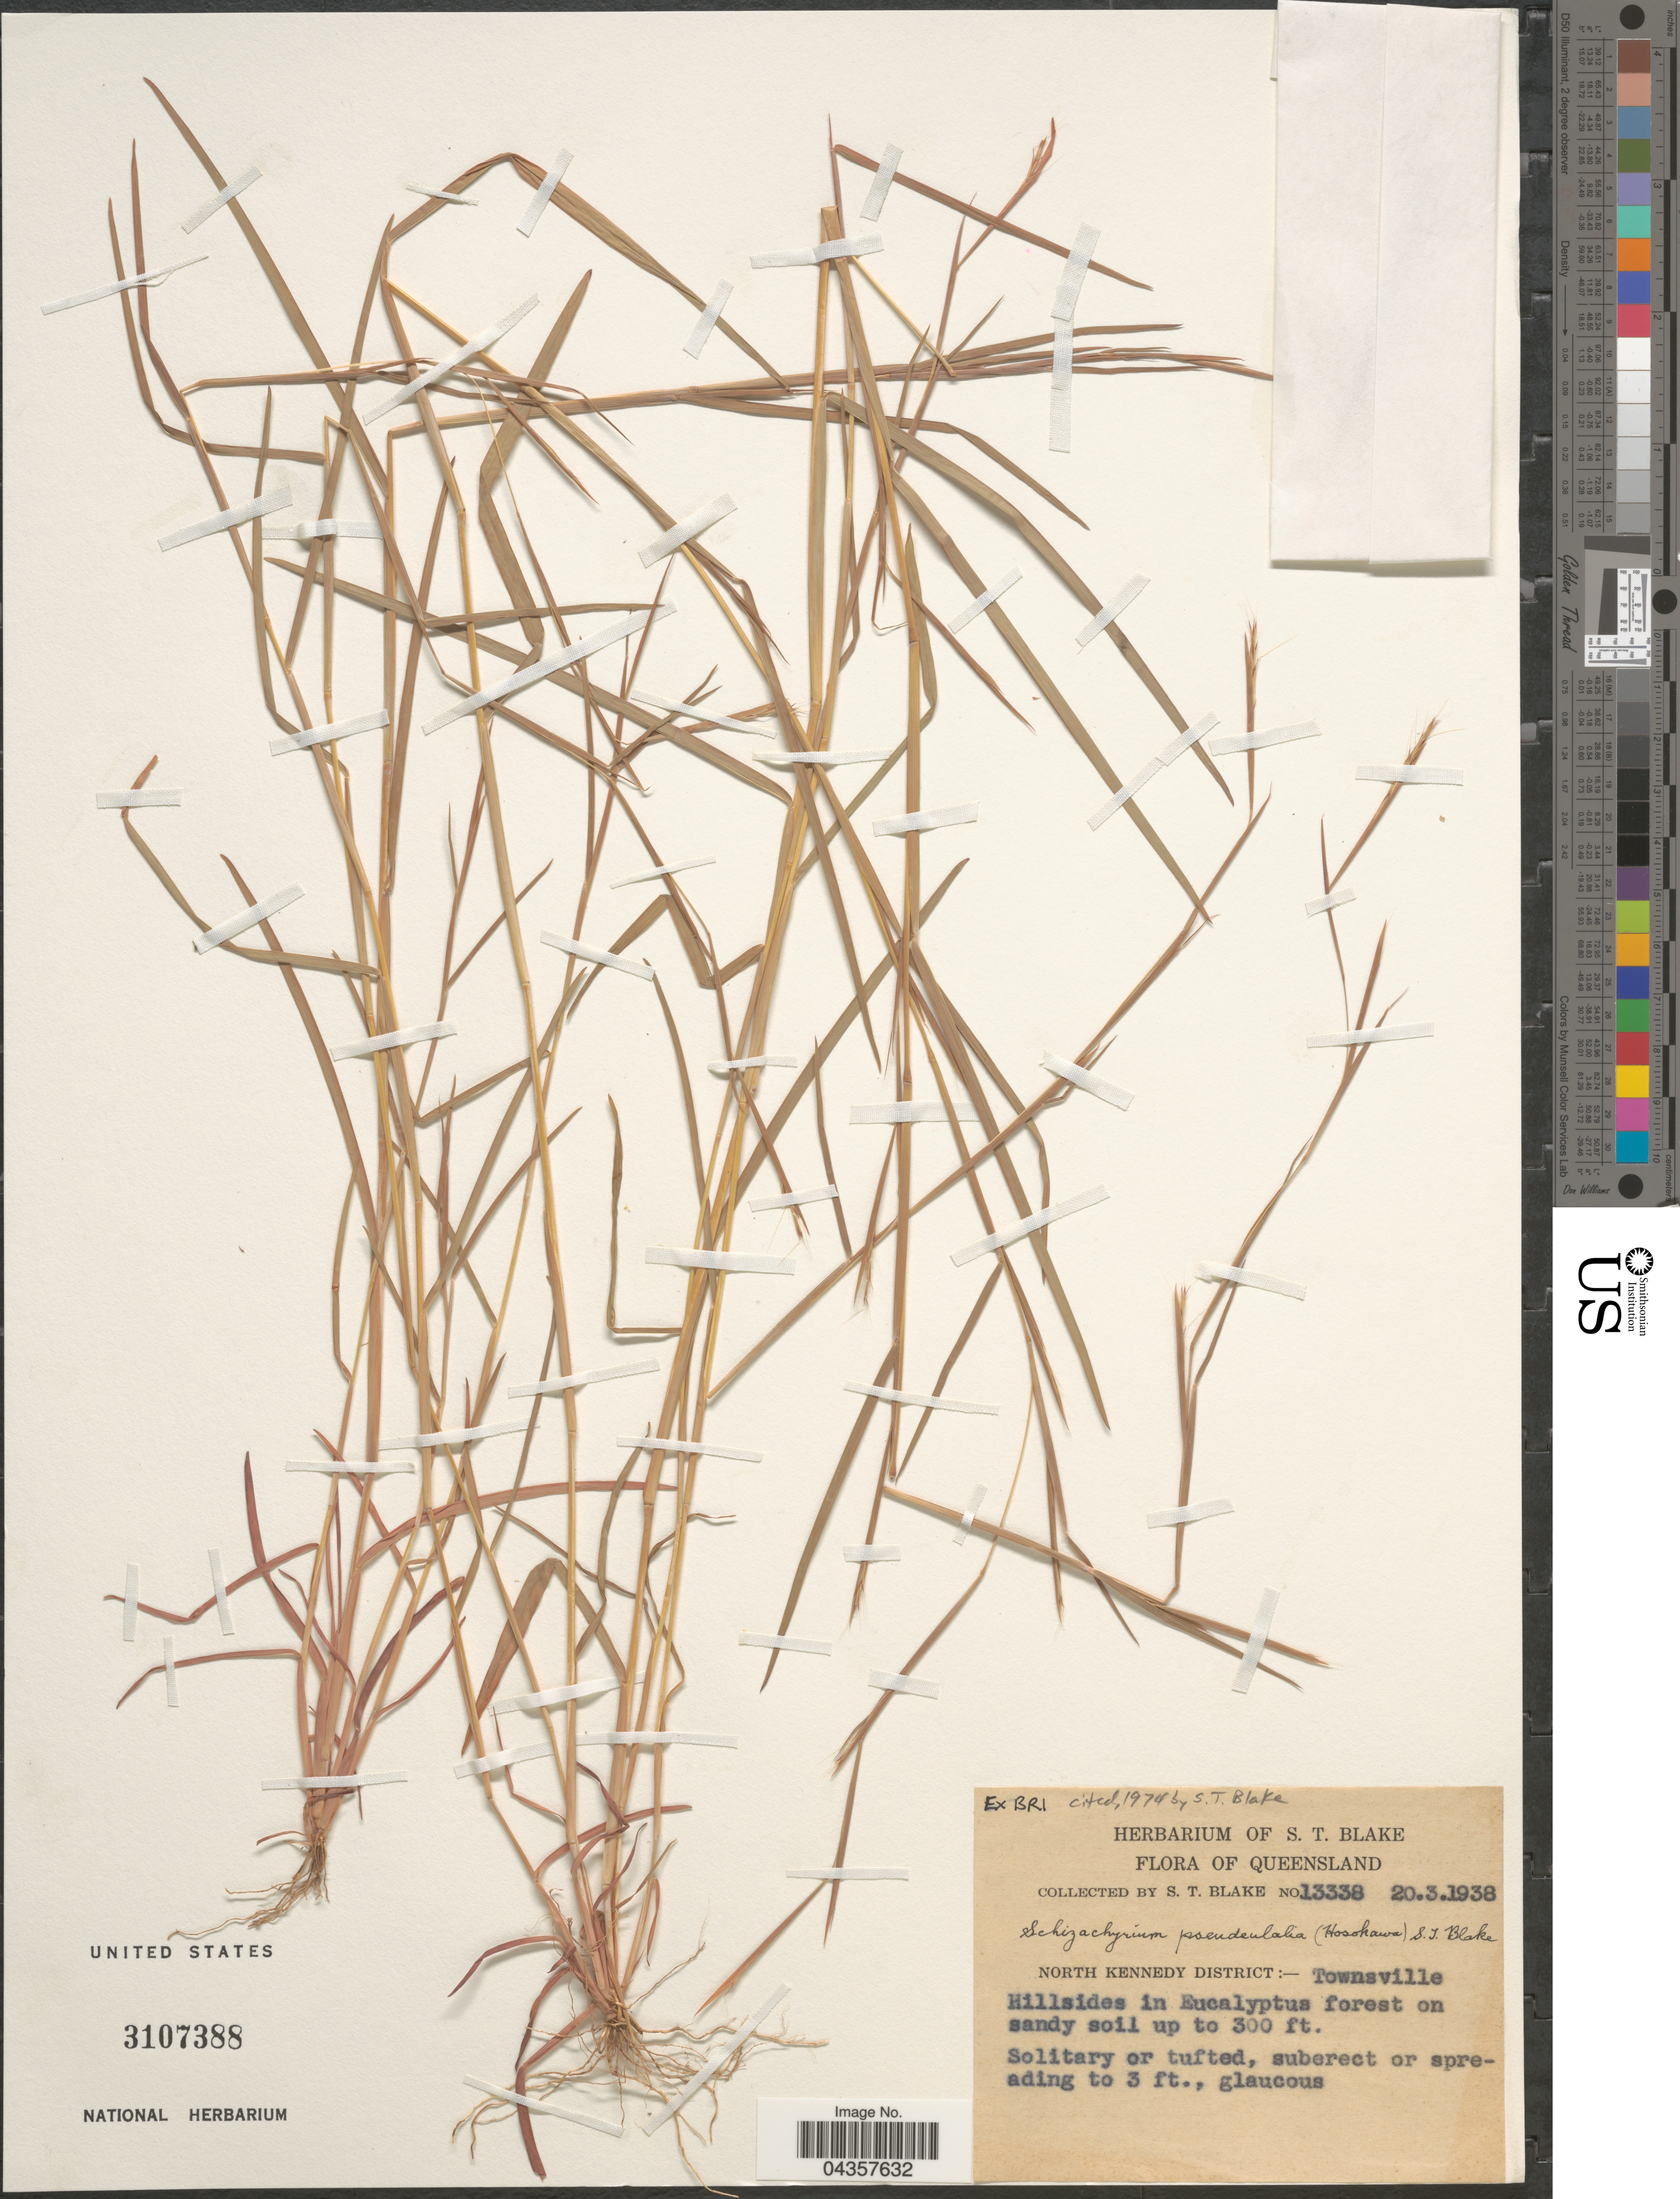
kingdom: Plantae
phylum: Tracheophyta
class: Liliopsida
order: Poales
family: Poaceae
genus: Schizachyrium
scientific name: Schizachyrium pseudeulalia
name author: (Hosok.) S.T. Blake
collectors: S. T. Blake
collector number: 13338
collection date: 1938-03-20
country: Australia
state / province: Queensland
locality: North Kennedy District:- Townsville.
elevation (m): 91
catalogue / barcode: US 3107388